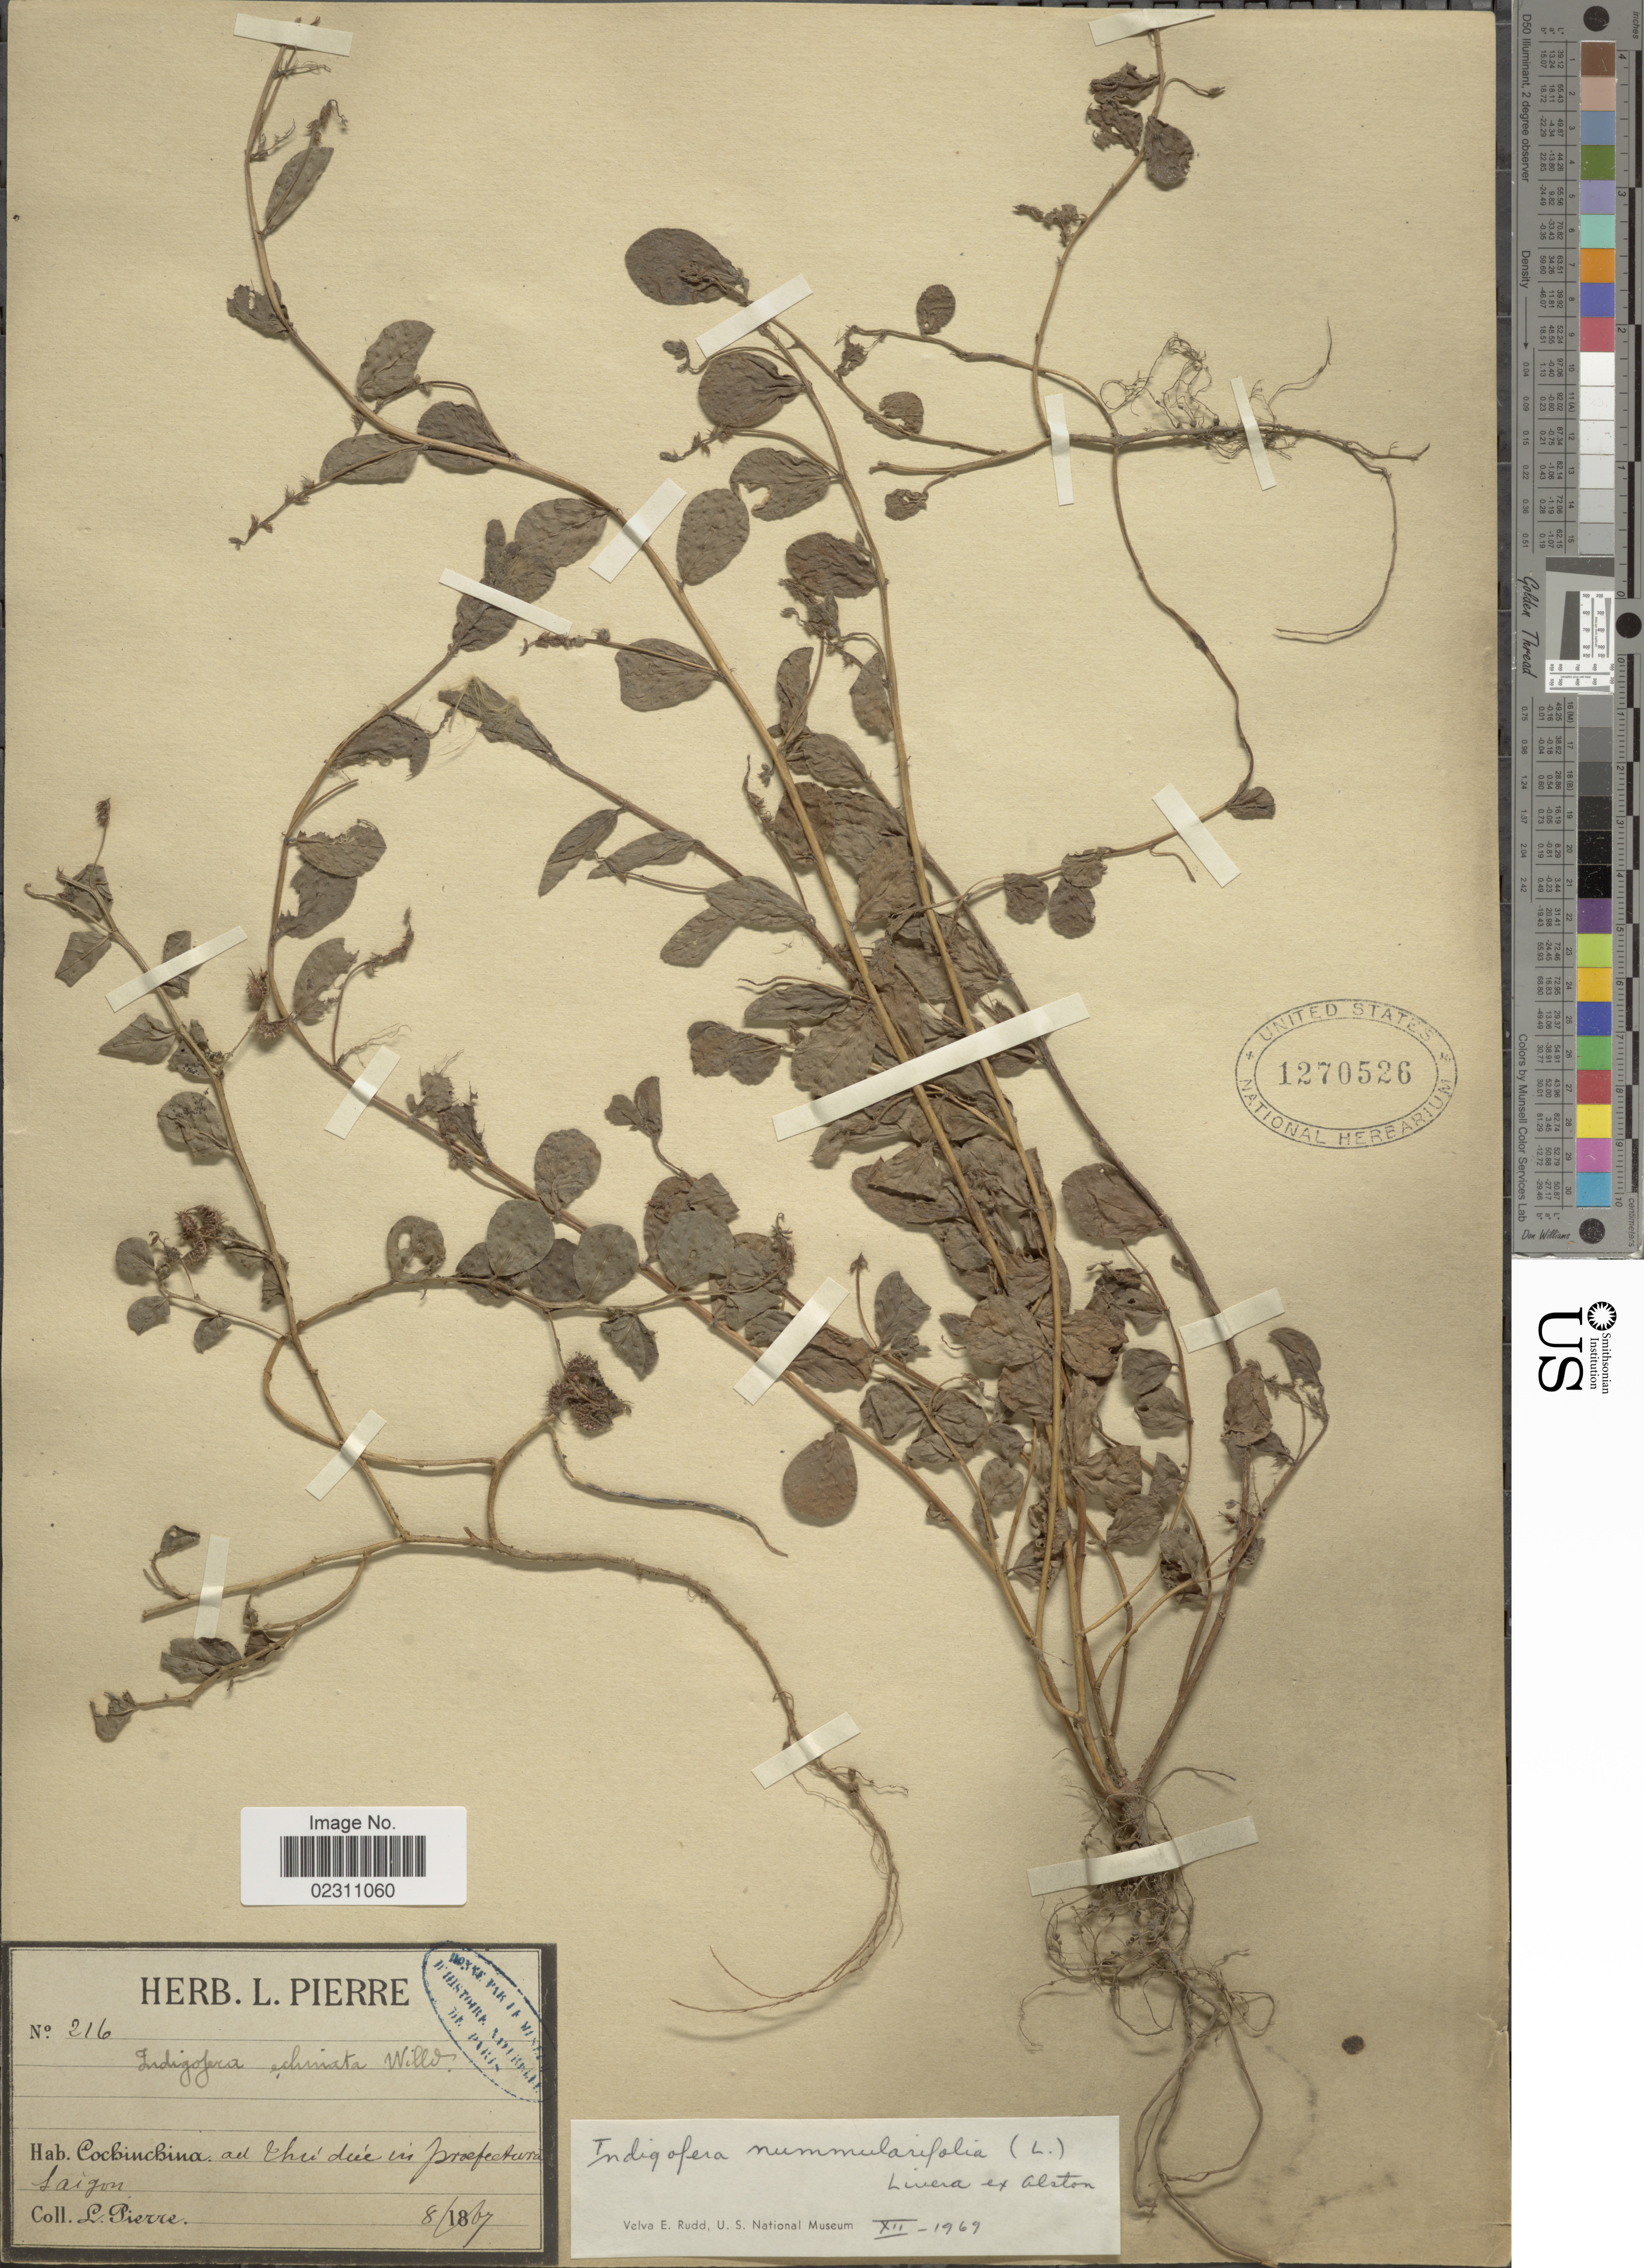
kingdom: Plantae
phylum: Tracheophyta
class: Magnoliopsida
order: Fabales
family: Fabaceae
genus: Indigofera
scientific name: Indigofera nummulariifolia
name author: (L.) Livera ex Alston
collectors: L. Pierre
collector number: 216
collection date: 1867-08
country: Vietnam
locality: Cochinchina, Thu dice in Proefectura, Saigon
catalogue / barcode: US 1270526